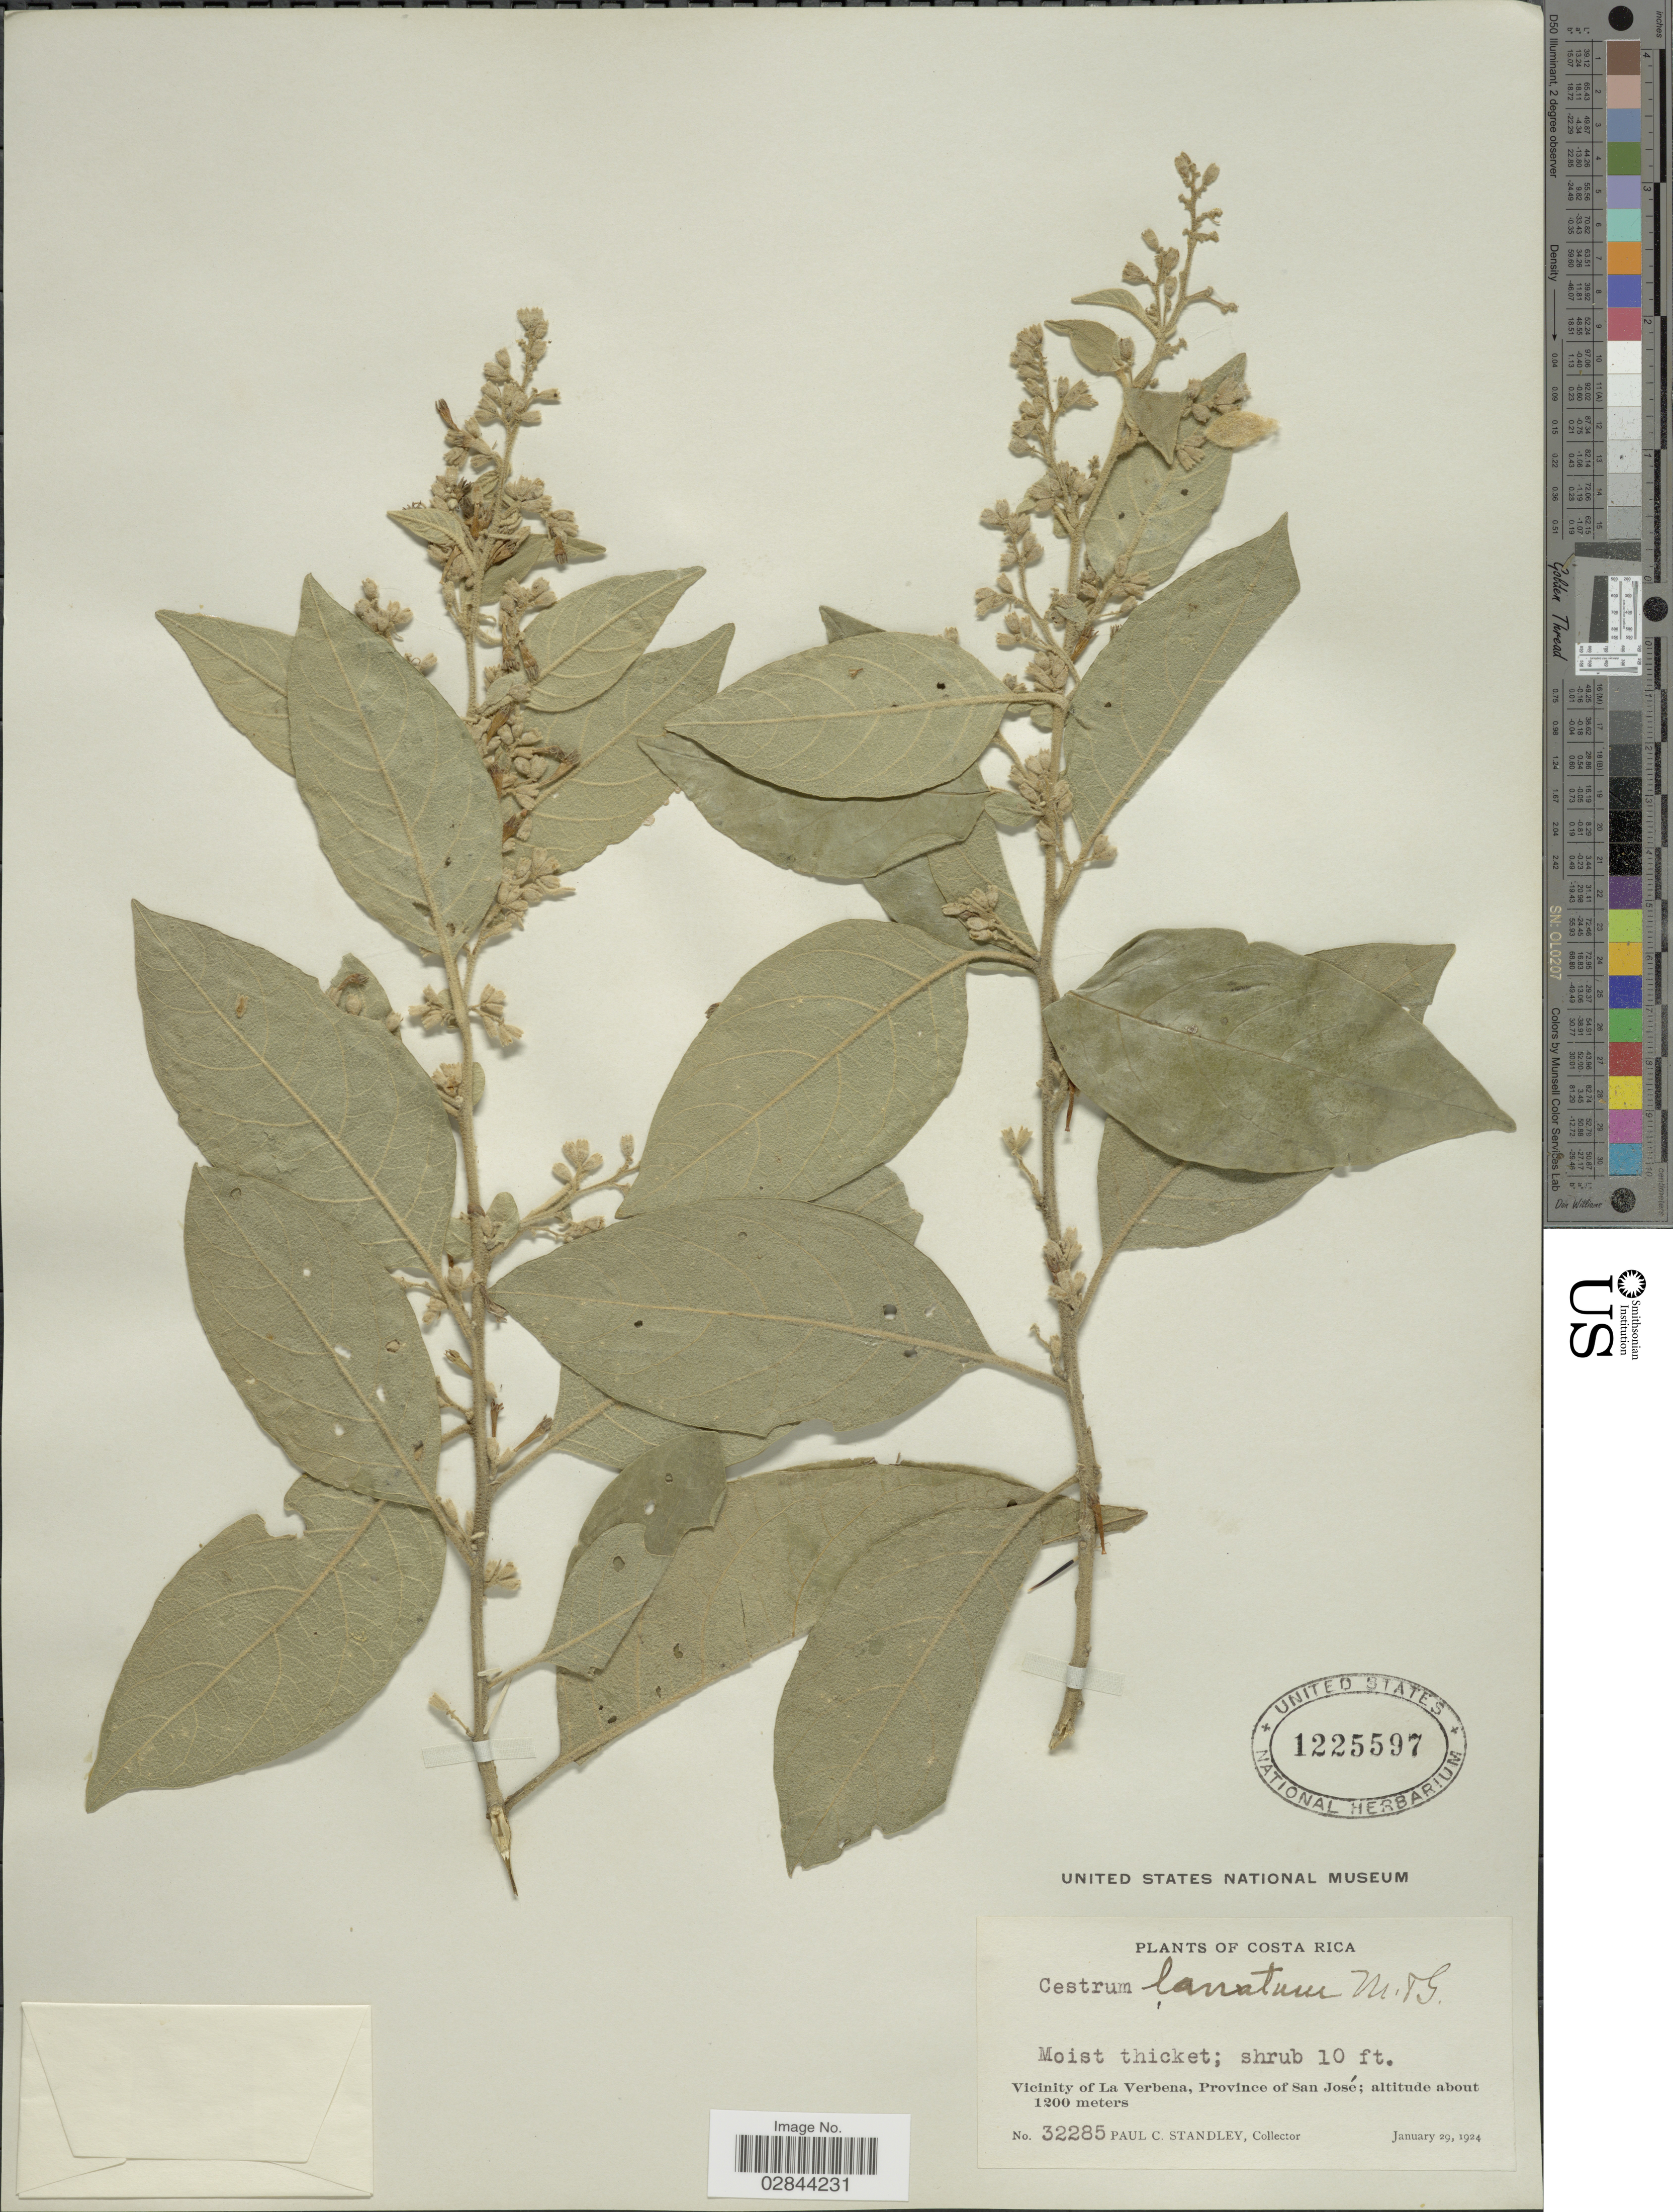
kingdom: Plantae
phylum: Tracheophyta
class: Magnoliopsida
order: Solanales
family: Solanaceae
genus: Cestrum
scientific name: Cestrum lanatum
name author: M. Martens & Galeotti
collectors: P. C. Standley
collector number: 32285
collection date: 1924-01-29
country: Costa Rica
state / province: San José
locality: Vicinity of La Verbena.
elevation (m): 1200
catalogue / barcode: US 1225597